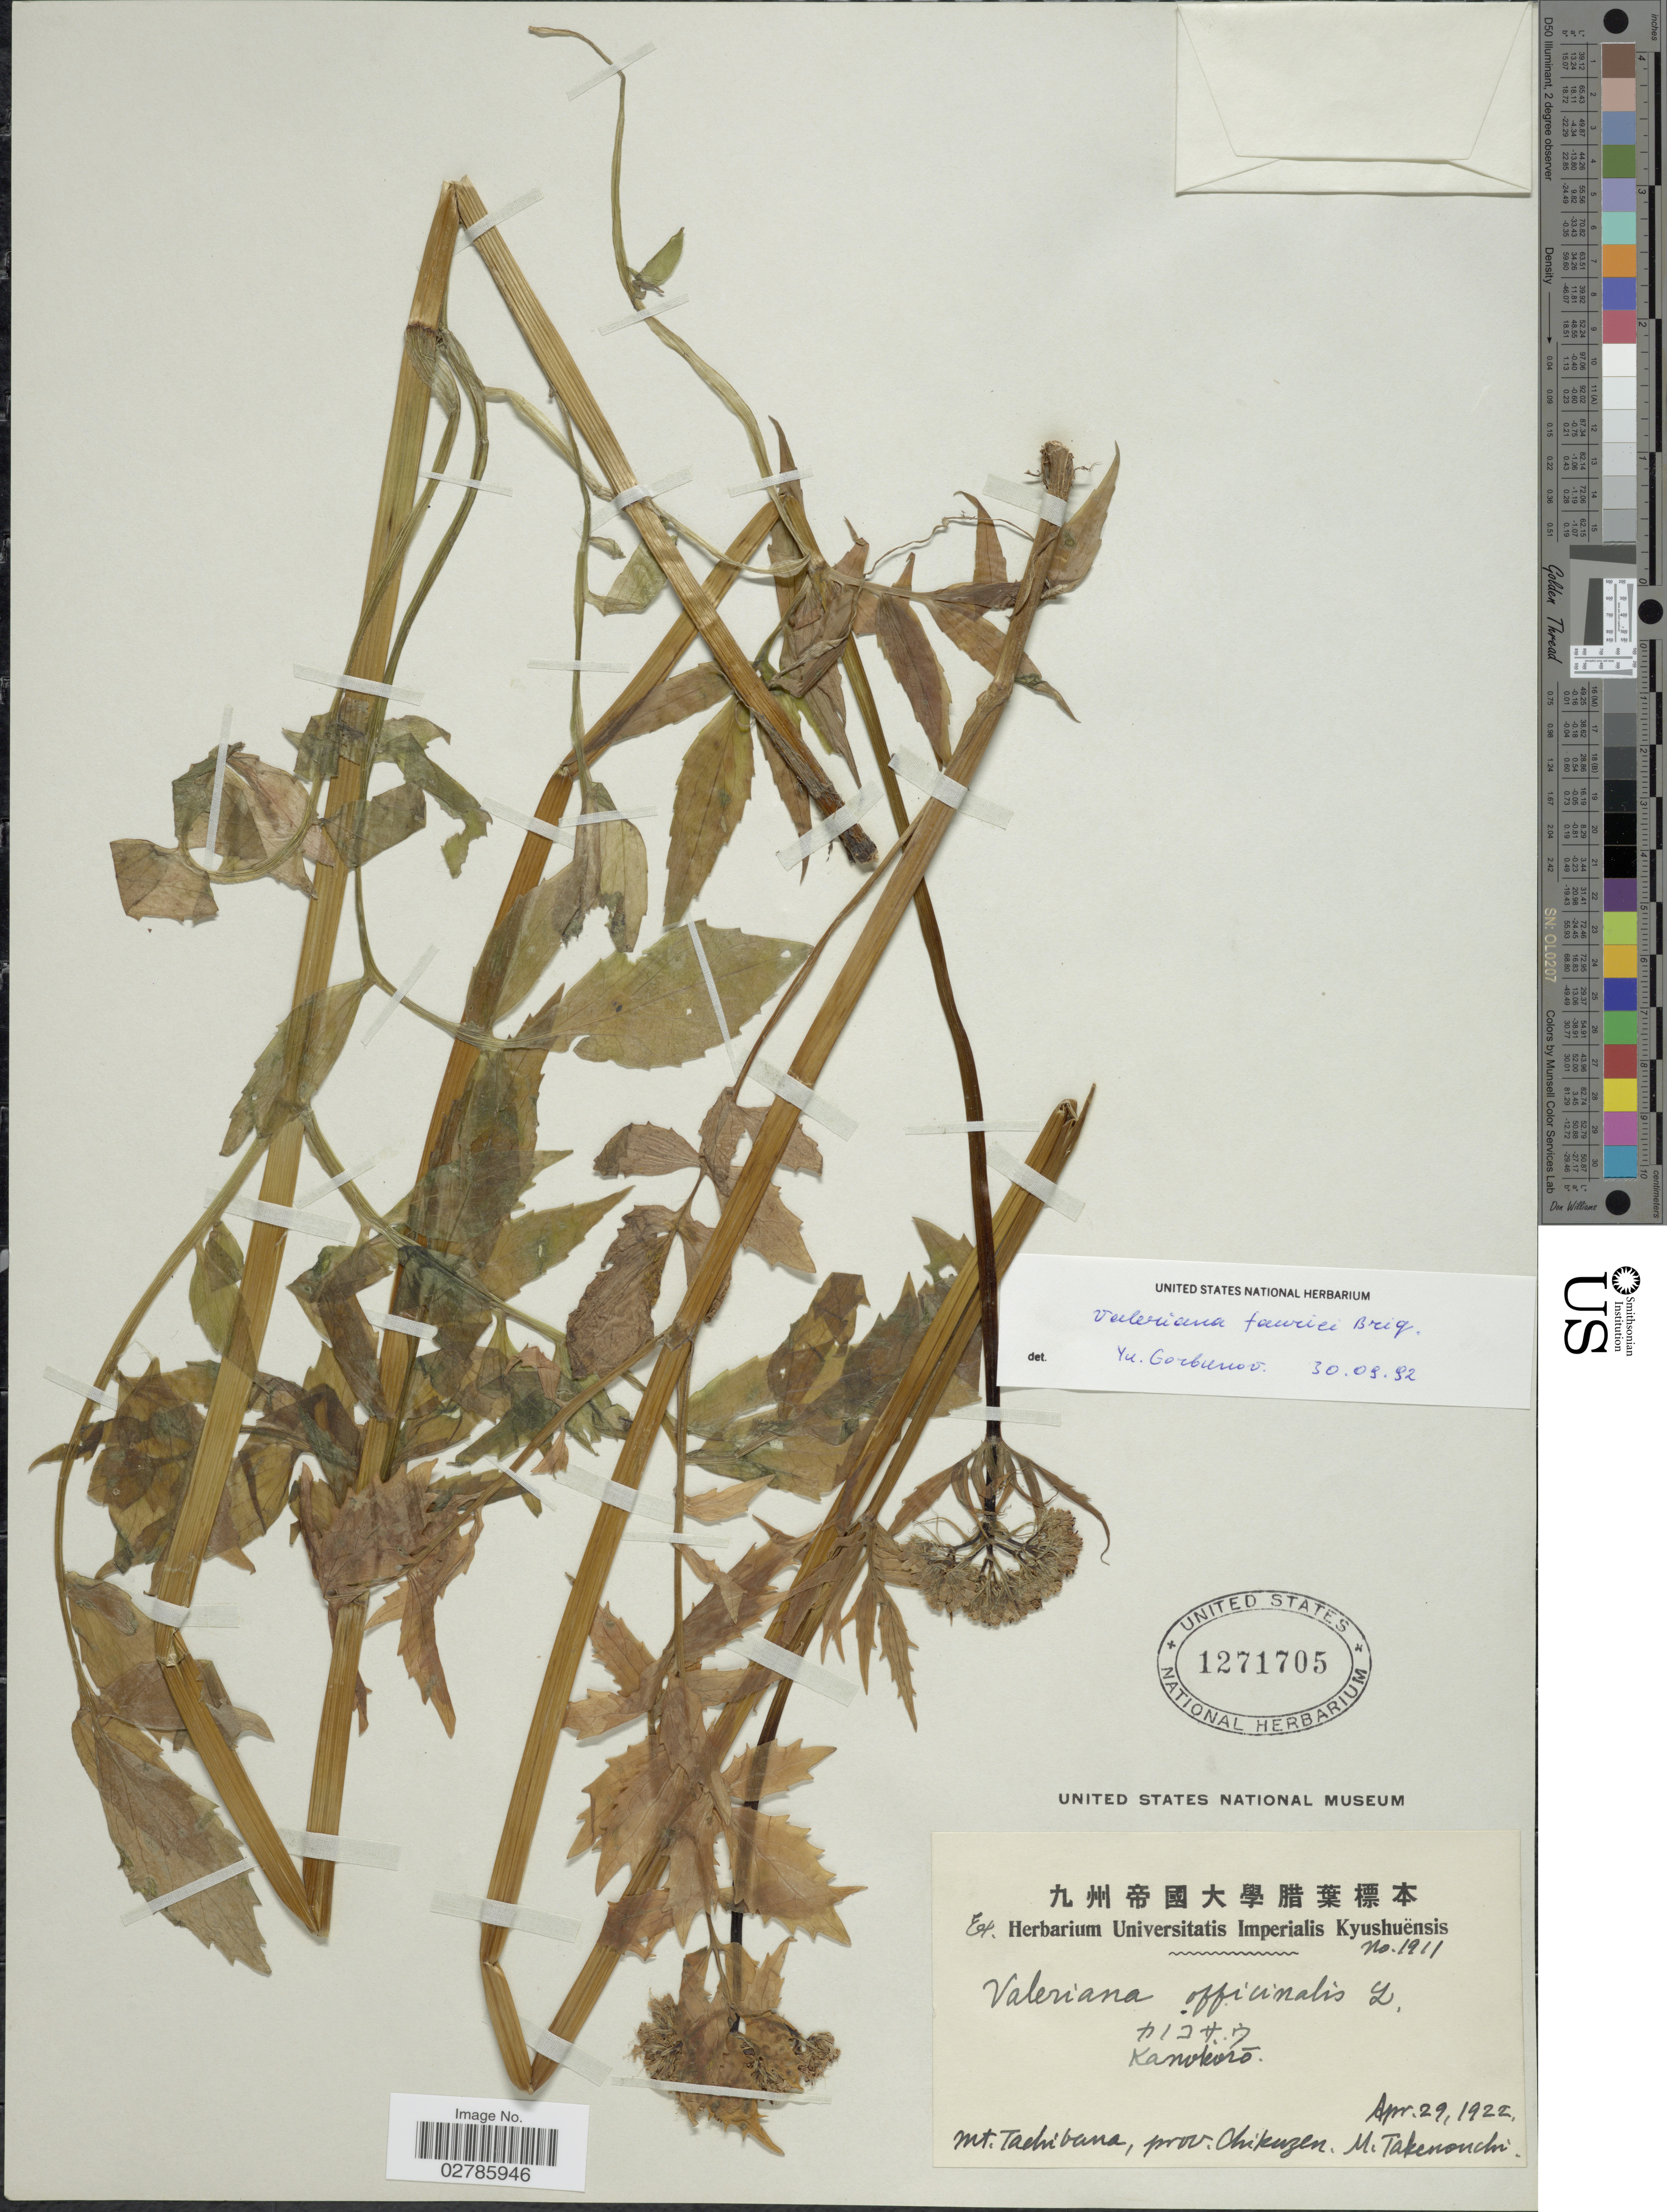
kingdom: Plantae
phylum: Tracheophyta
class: Magnoliopsida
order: Dipsacales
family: Caprifoliaceae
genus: Valeriana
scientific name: Valeriana fauriei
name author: Briq.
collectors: M. Takenouchi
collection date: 1922-04-29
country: Japan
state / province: Hukuoka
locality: Mt. Tachibana, Prov. Chikuzen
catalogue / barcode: US 1271705